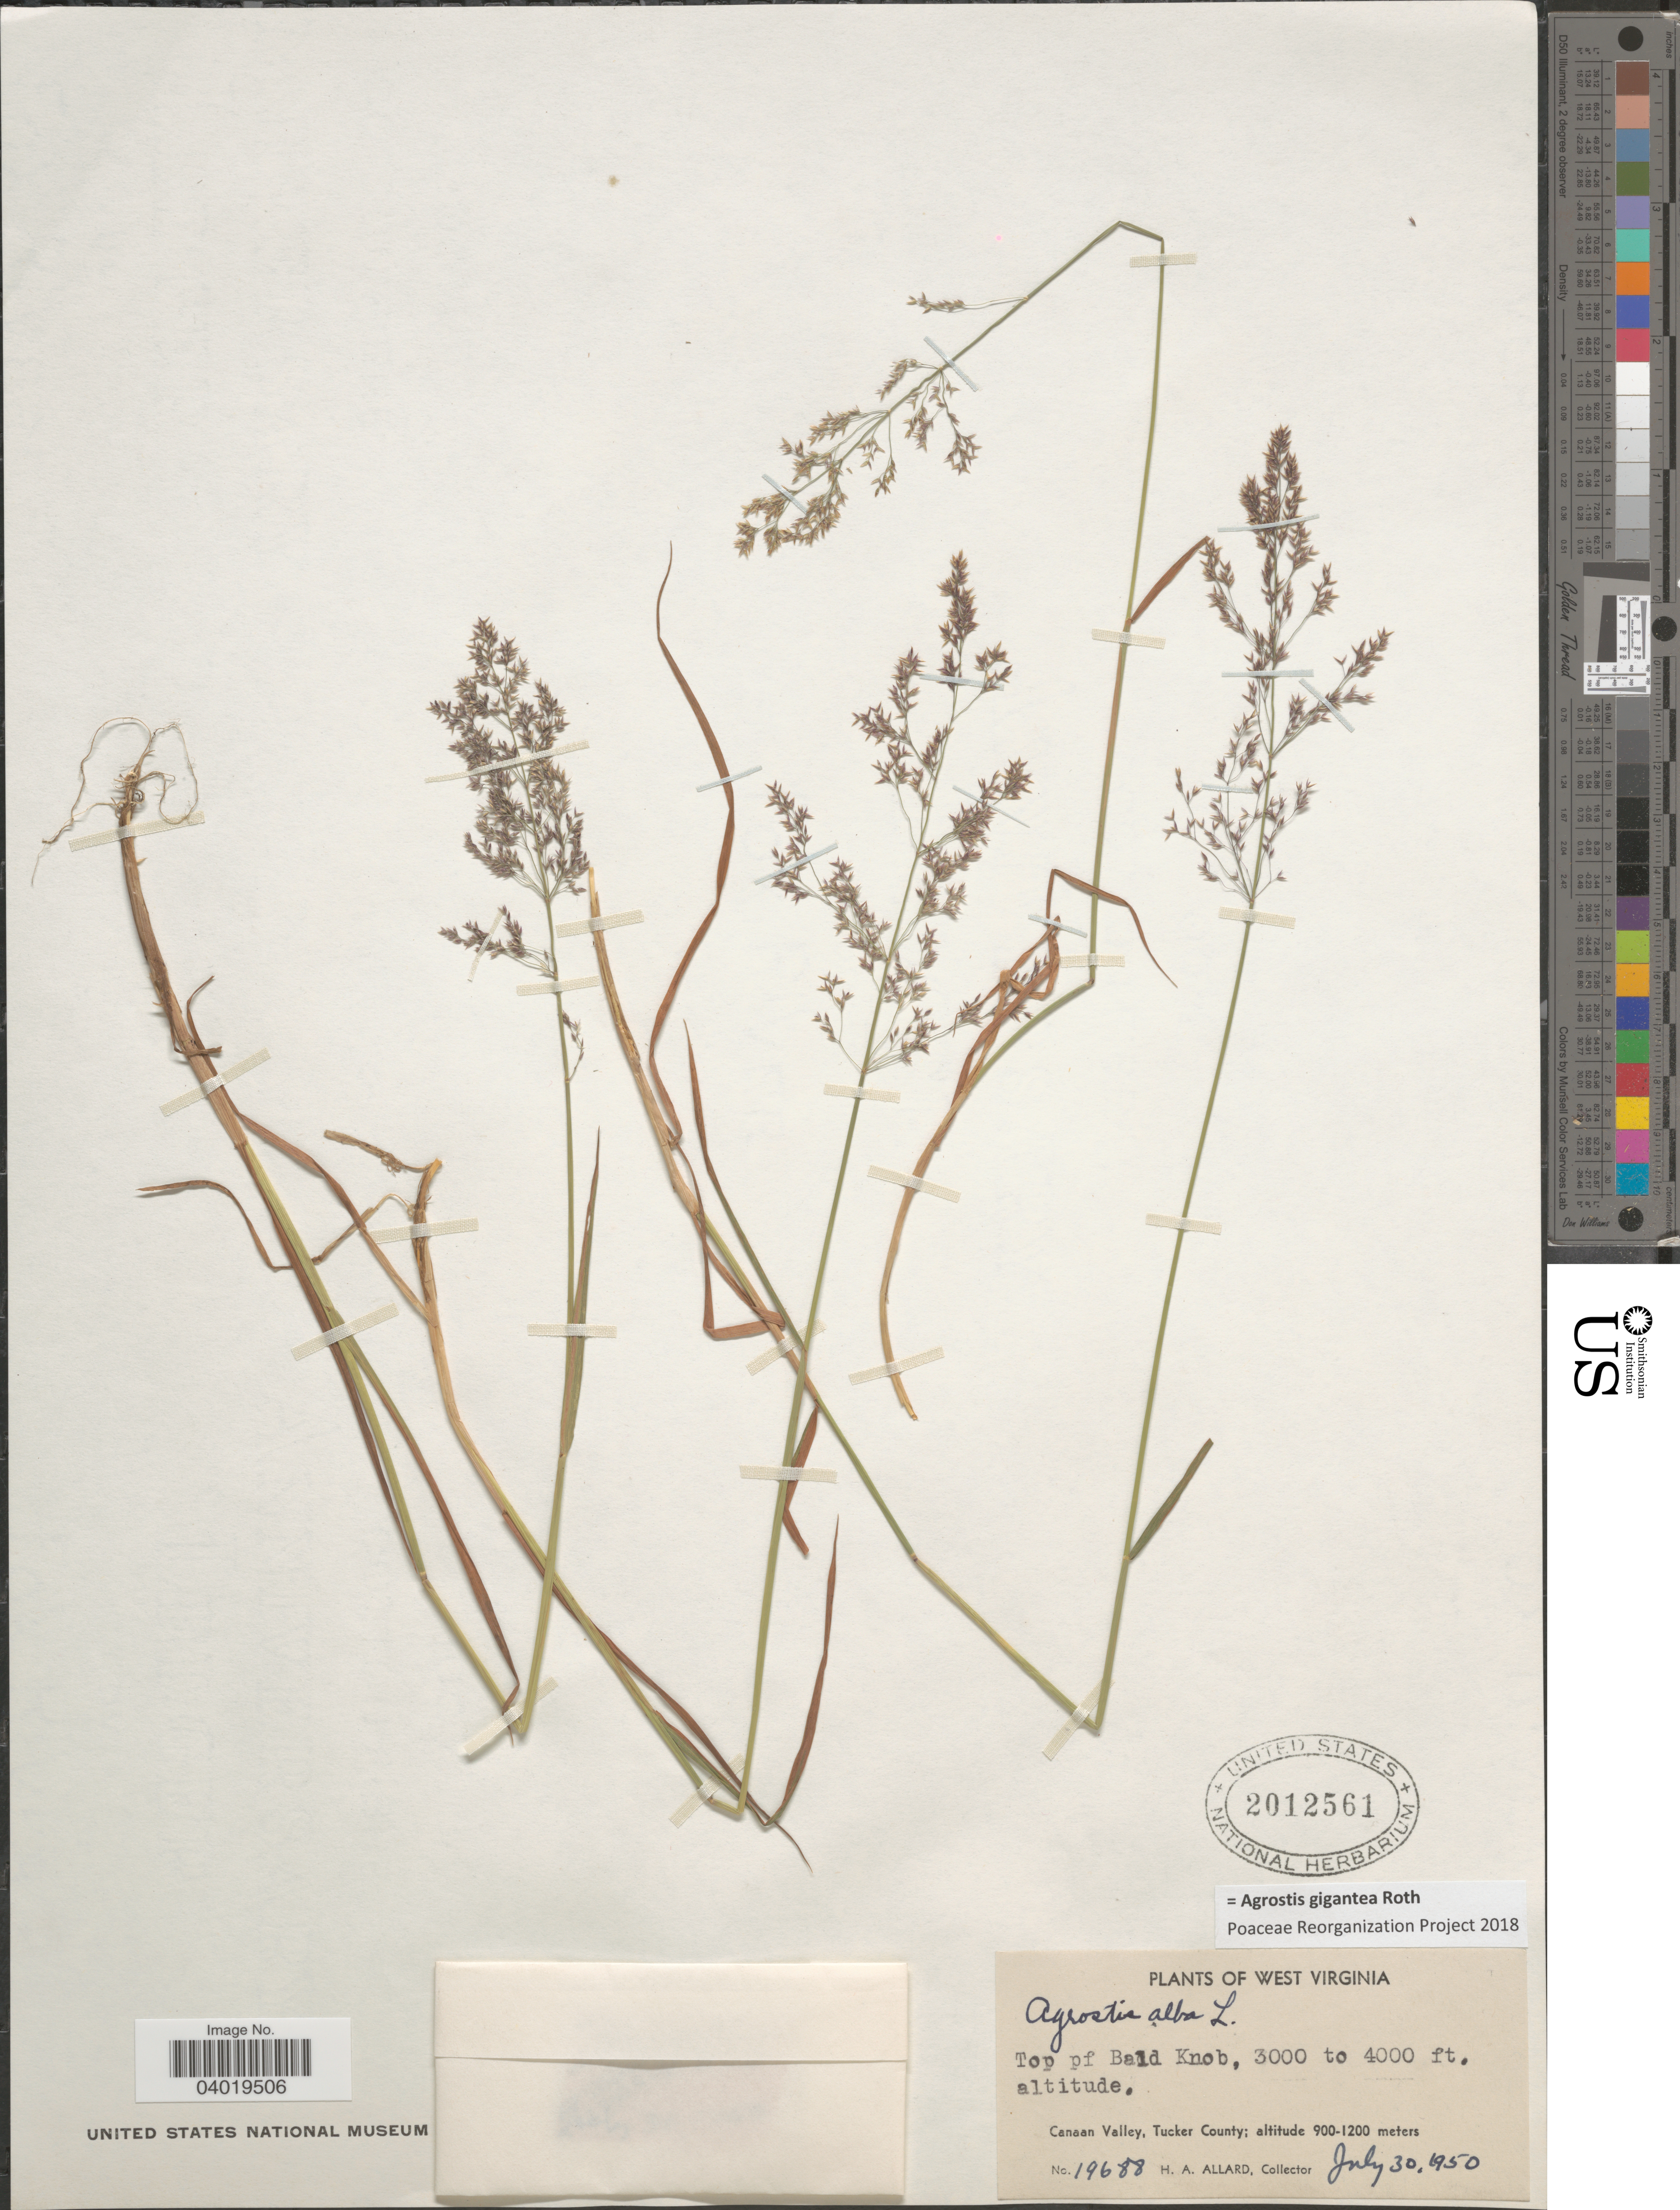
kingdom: Plantae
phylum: Tracheophyta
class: Liliopsida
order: Poales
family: Poaceae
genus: Agrostis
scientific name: Agrostis gigantea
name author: Roth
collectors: H. A. Allard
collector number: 19688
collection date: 1950-07-30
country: United States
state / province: West Virginia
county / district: Tucker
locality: Top of Bald Knob. Canaan Valley, Tucker County.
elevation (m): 914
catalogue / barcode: US 2012561